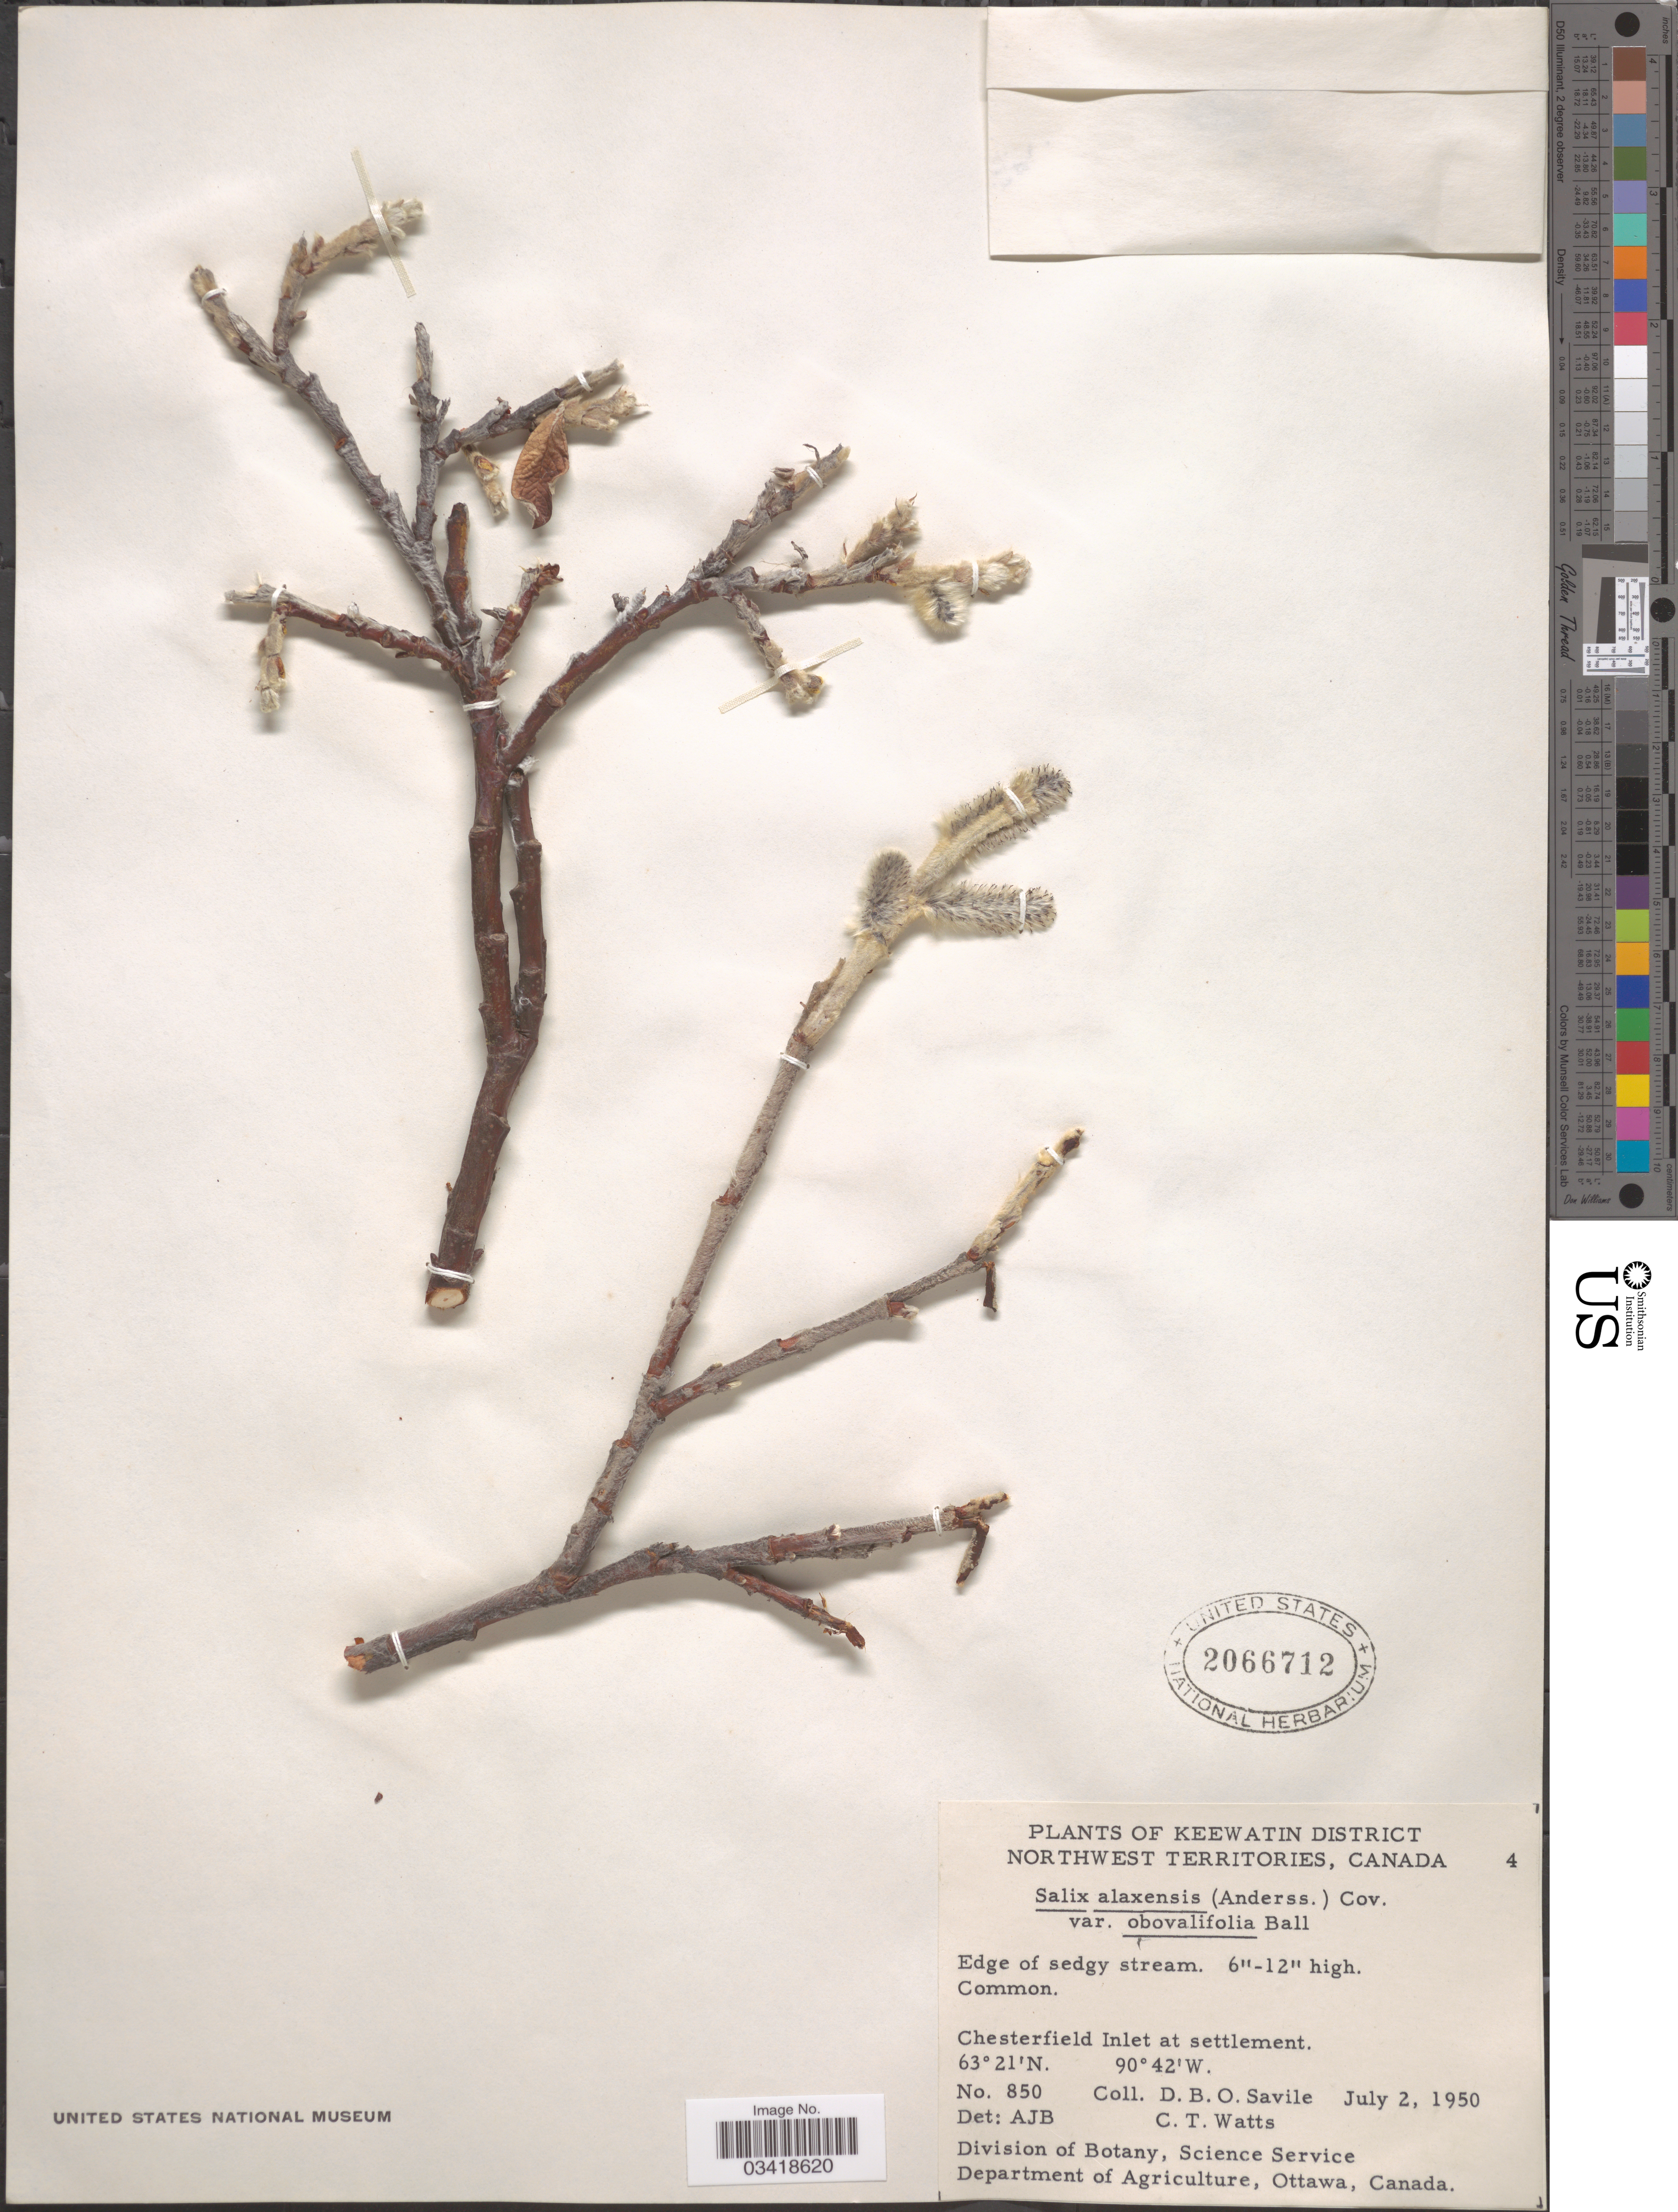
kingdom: Plantae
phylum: Tracheophyta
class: Magnoliopsida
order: Malpighiales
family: Salicaceae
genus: Salix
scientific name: Salix alaxensis var. obovalifolia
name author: C.R. Ball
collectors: D. Savile & C. Watts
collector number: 850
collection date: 1950-07-02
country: Canada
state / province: Northwest Territories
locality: Keewatin District. Chesterfield Inlet at settlement.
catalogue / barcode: US 2066712